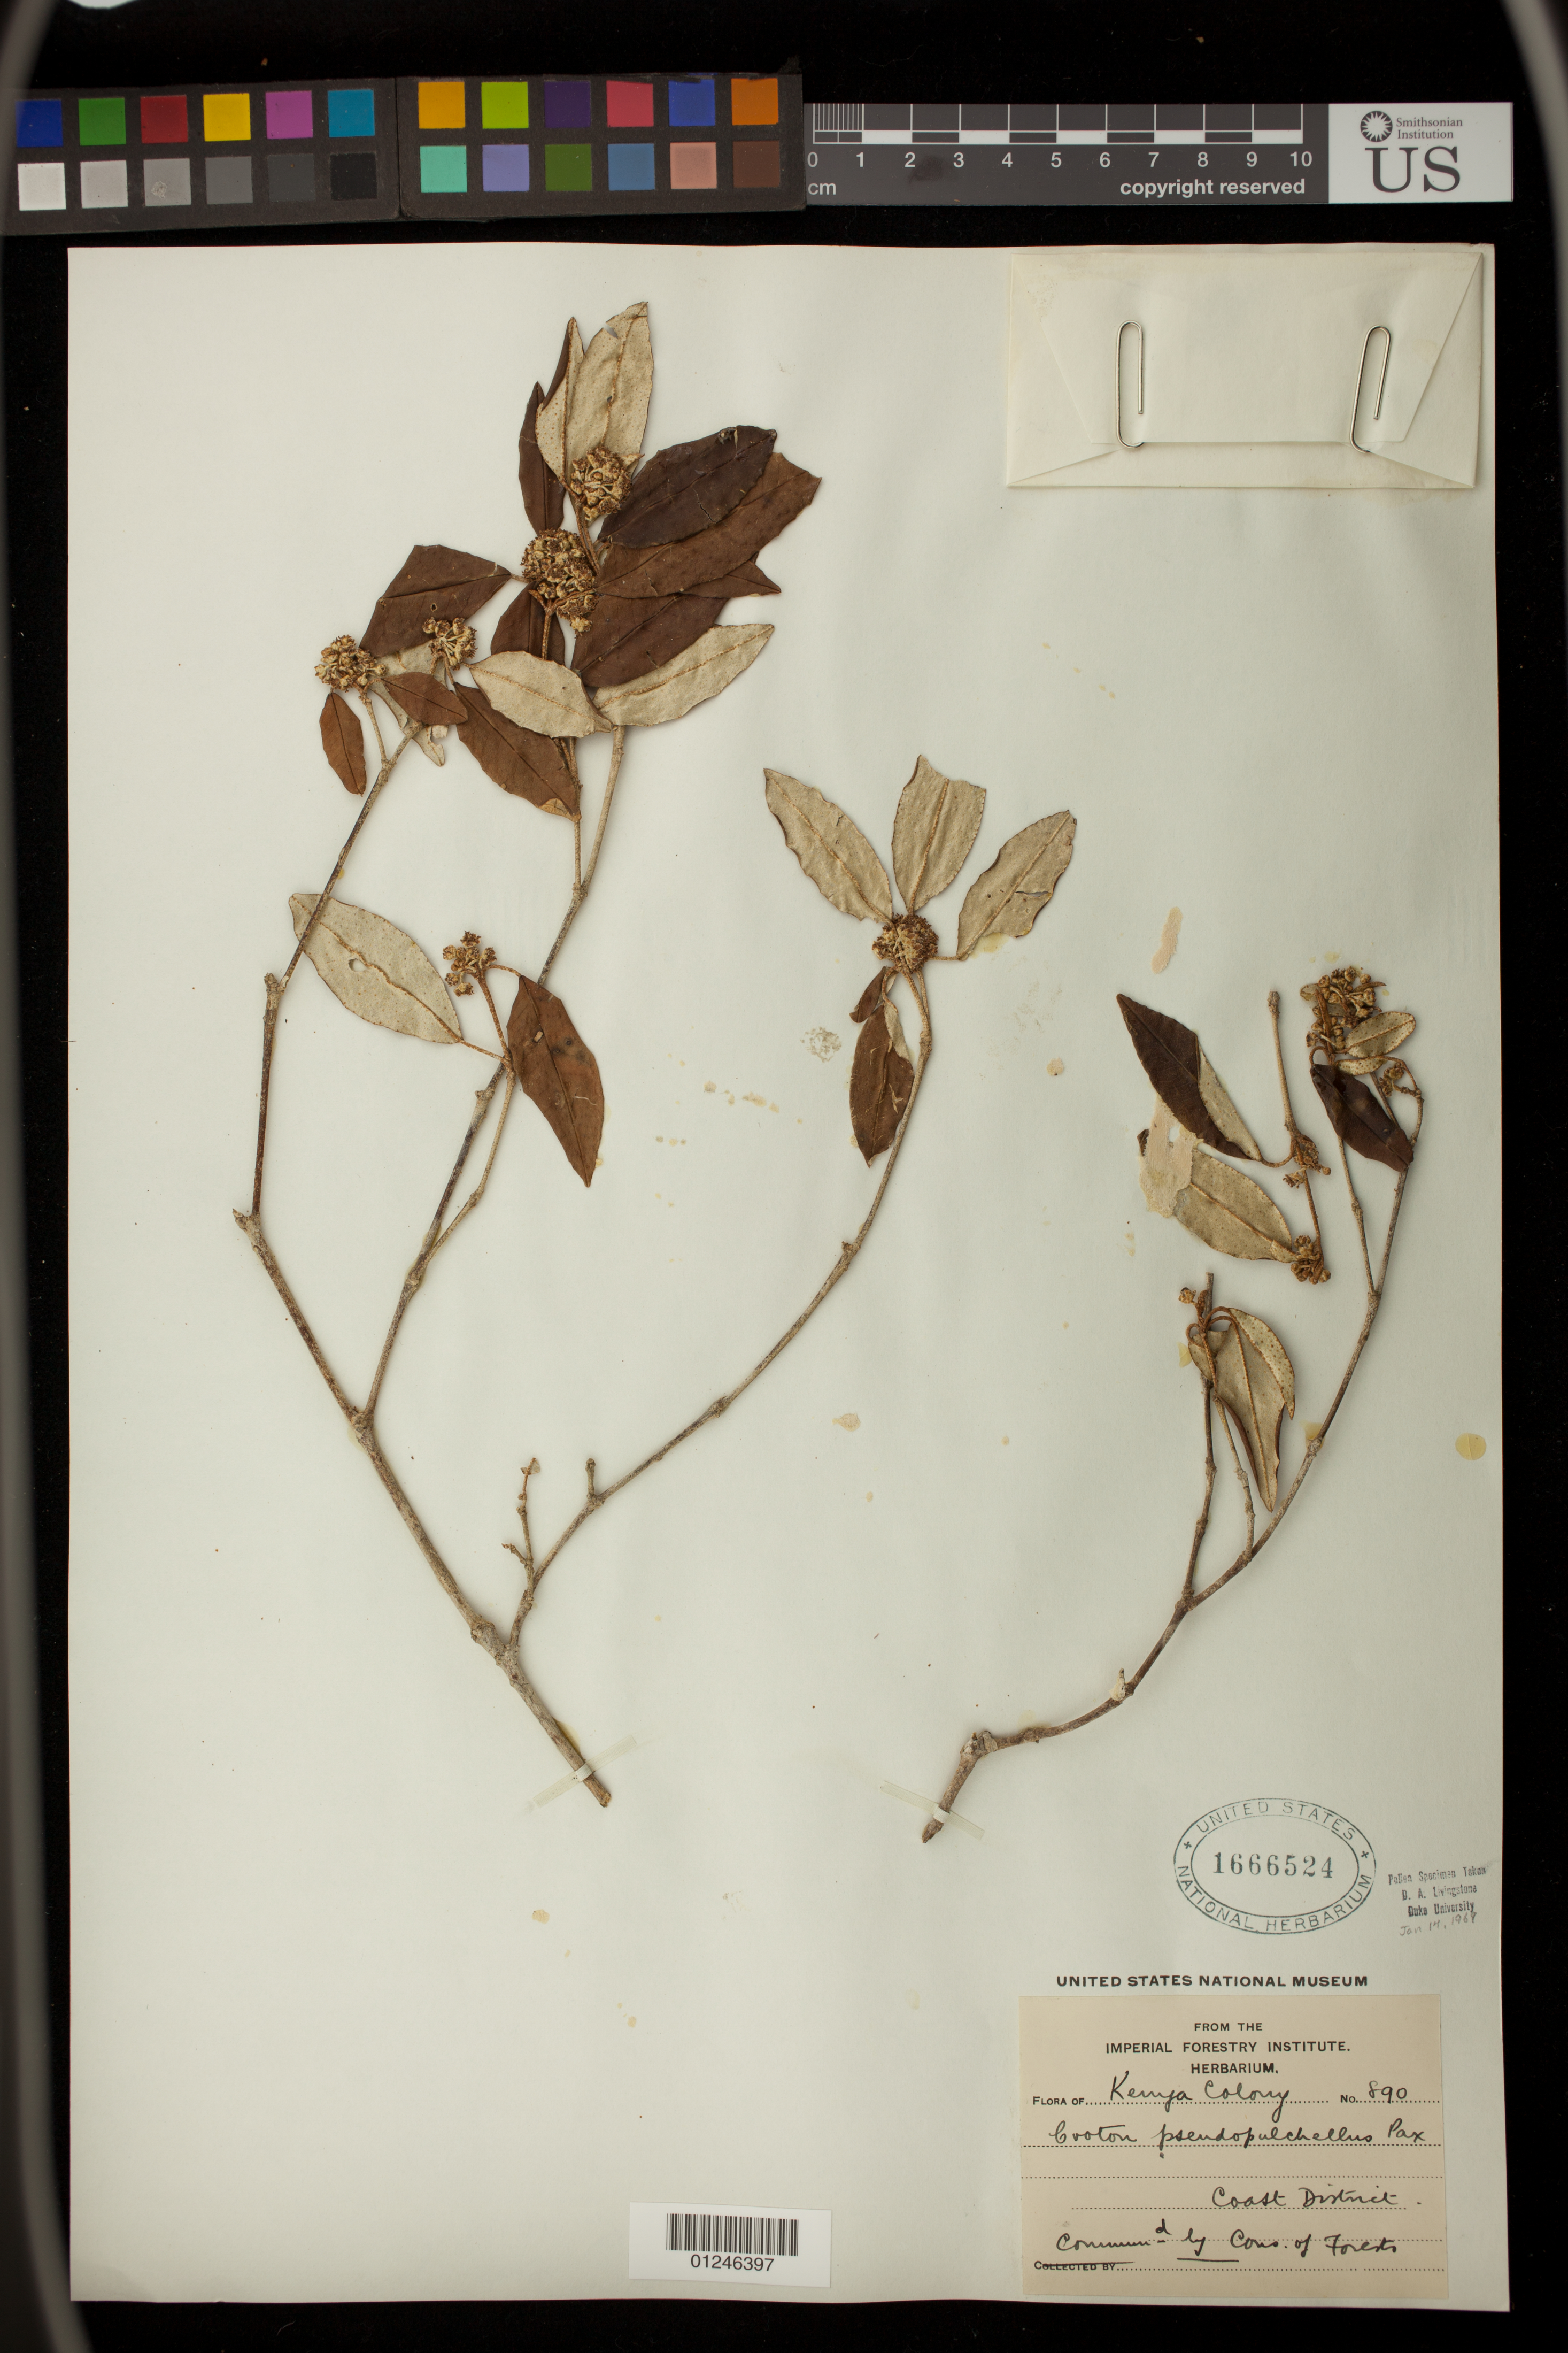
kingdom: Plantae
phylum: Tracheophyta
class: Magnoliopsida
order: Malpighiales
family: Euphorbiaceae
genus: Croton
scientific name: Croton pseudopulchellus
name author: Pax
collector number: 890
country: Kenya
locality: Coast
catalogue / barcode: US 1666524